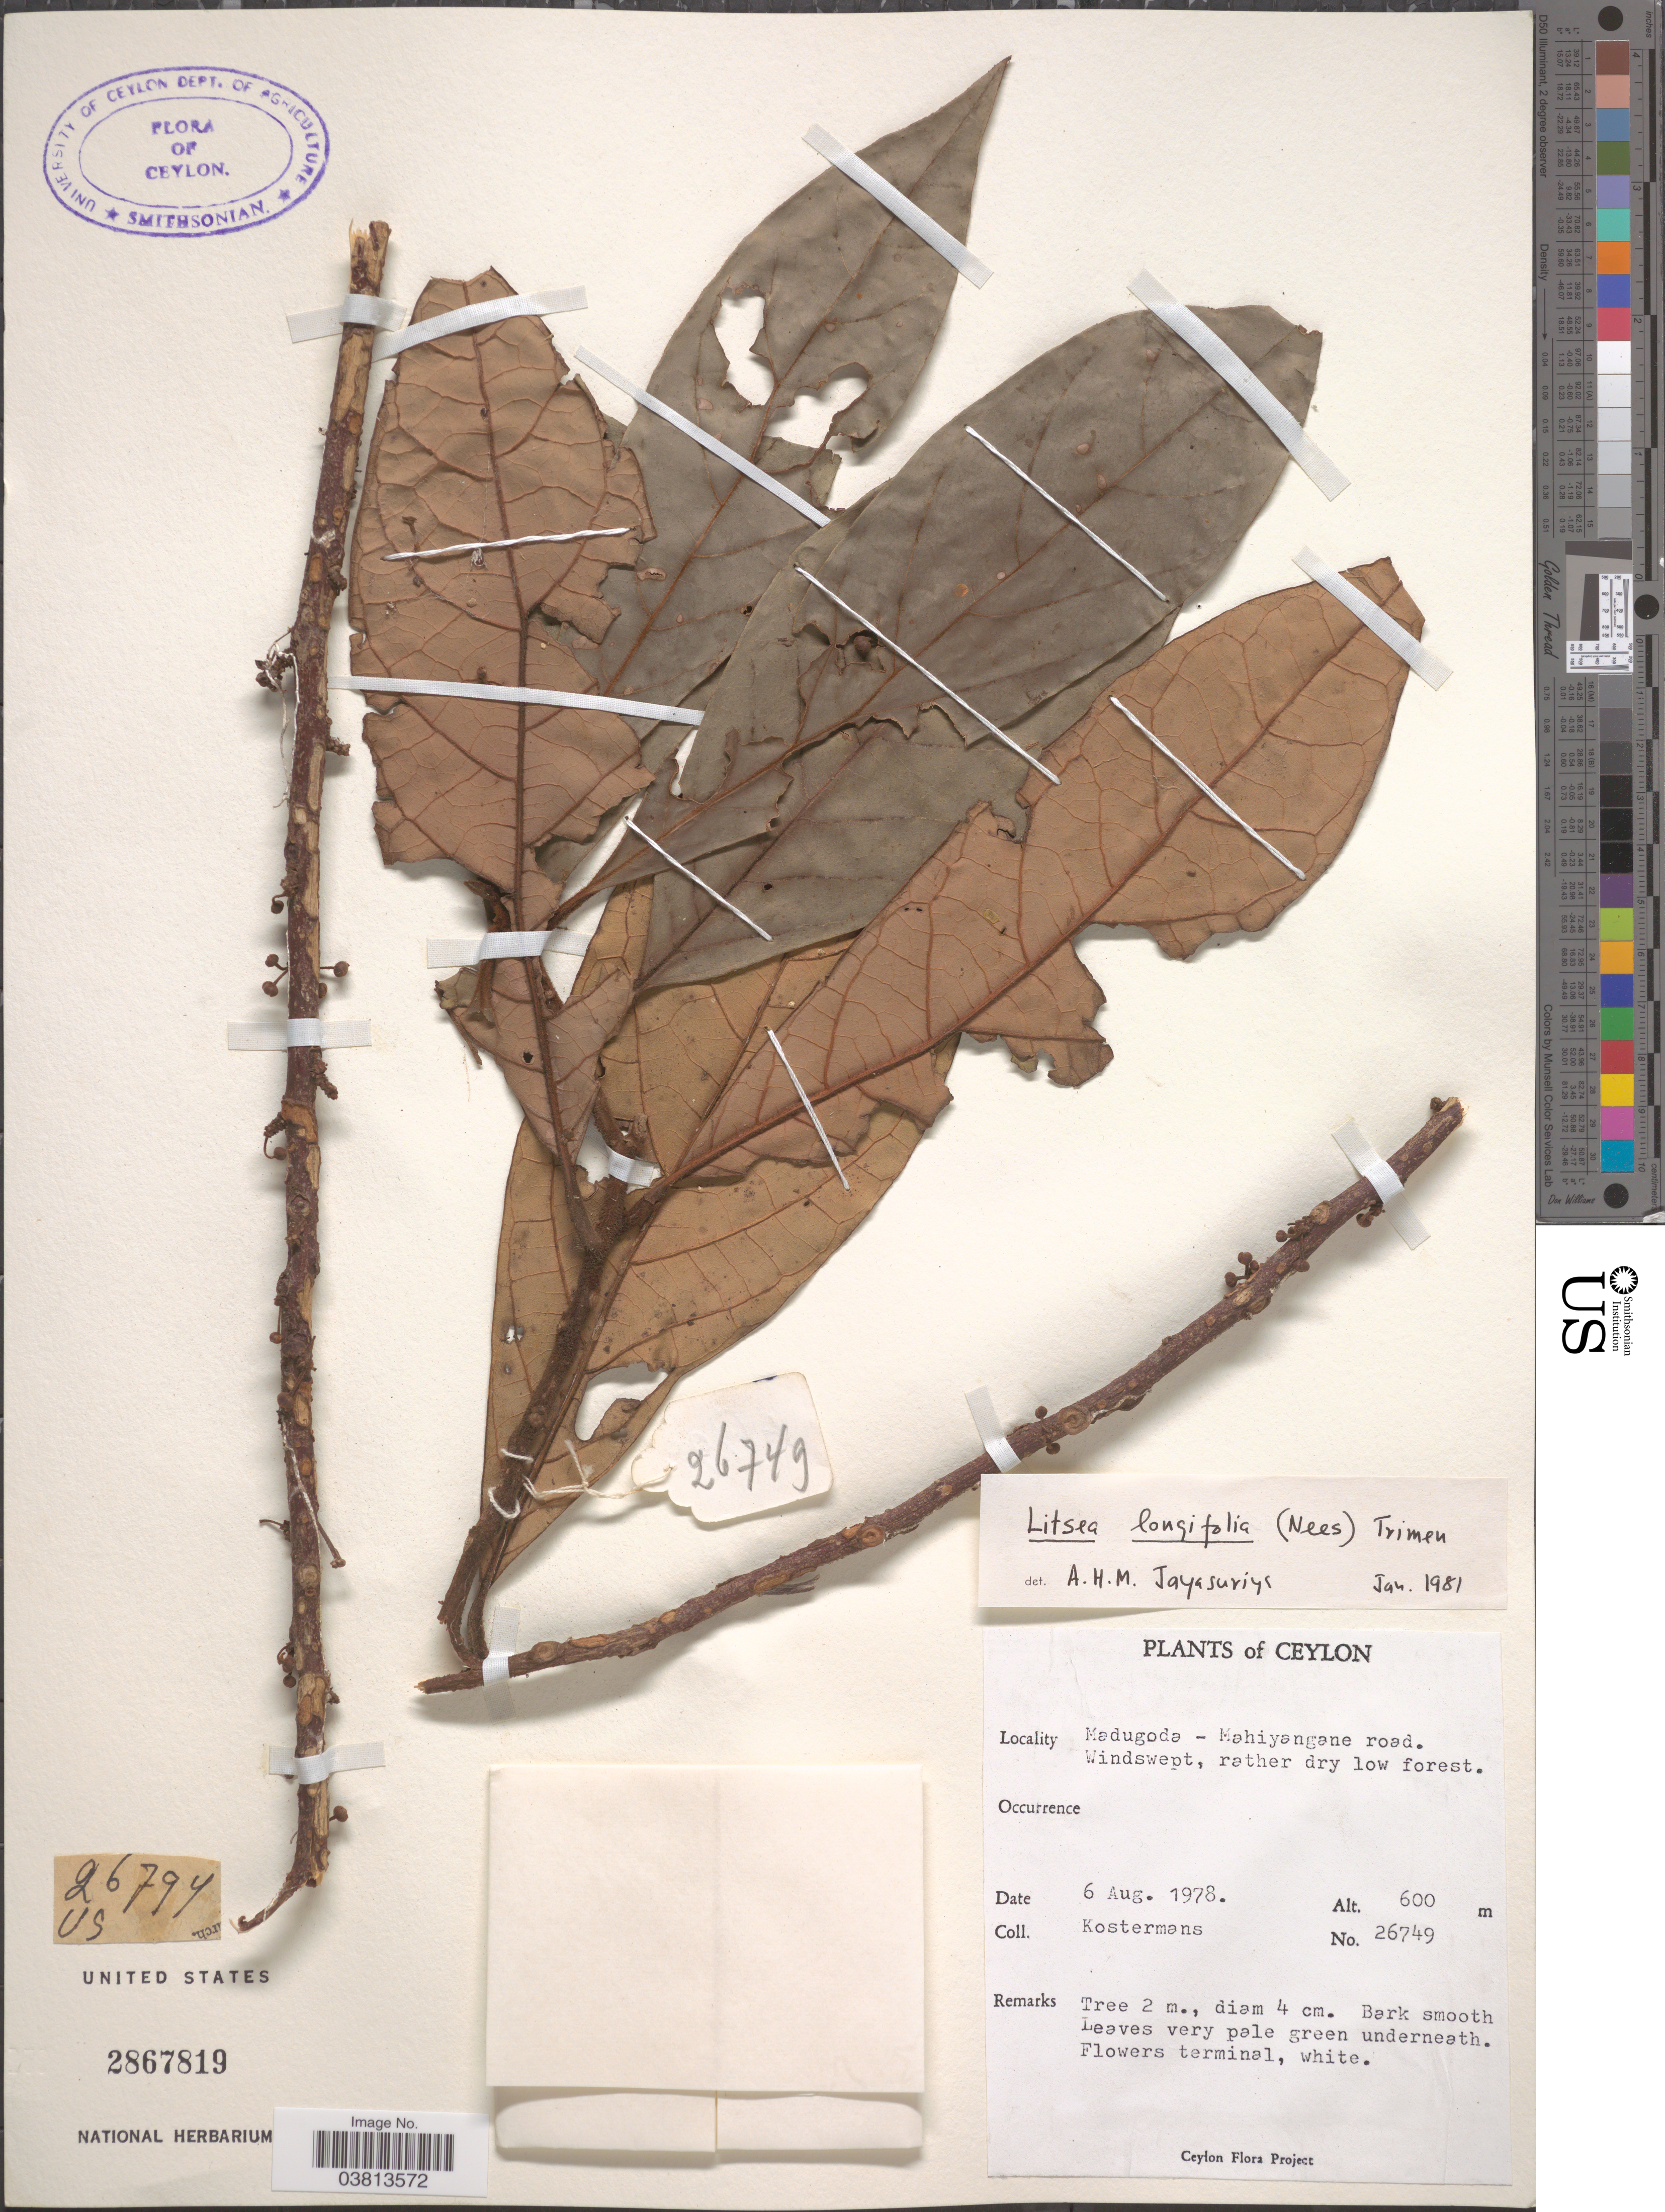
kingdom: Plantae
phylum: Tracheophyta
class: Magnoliopsida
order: Laurales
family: Lauraceae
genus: Litsea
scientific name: Litsea longifolia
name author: (Nees) Trimen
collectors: Kostermans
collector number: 26749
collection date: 1978-08-06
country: Sri Lanka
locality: Ceylon. Madugoda- Mahiyangane road.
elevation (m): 600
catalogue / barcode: US 2867819